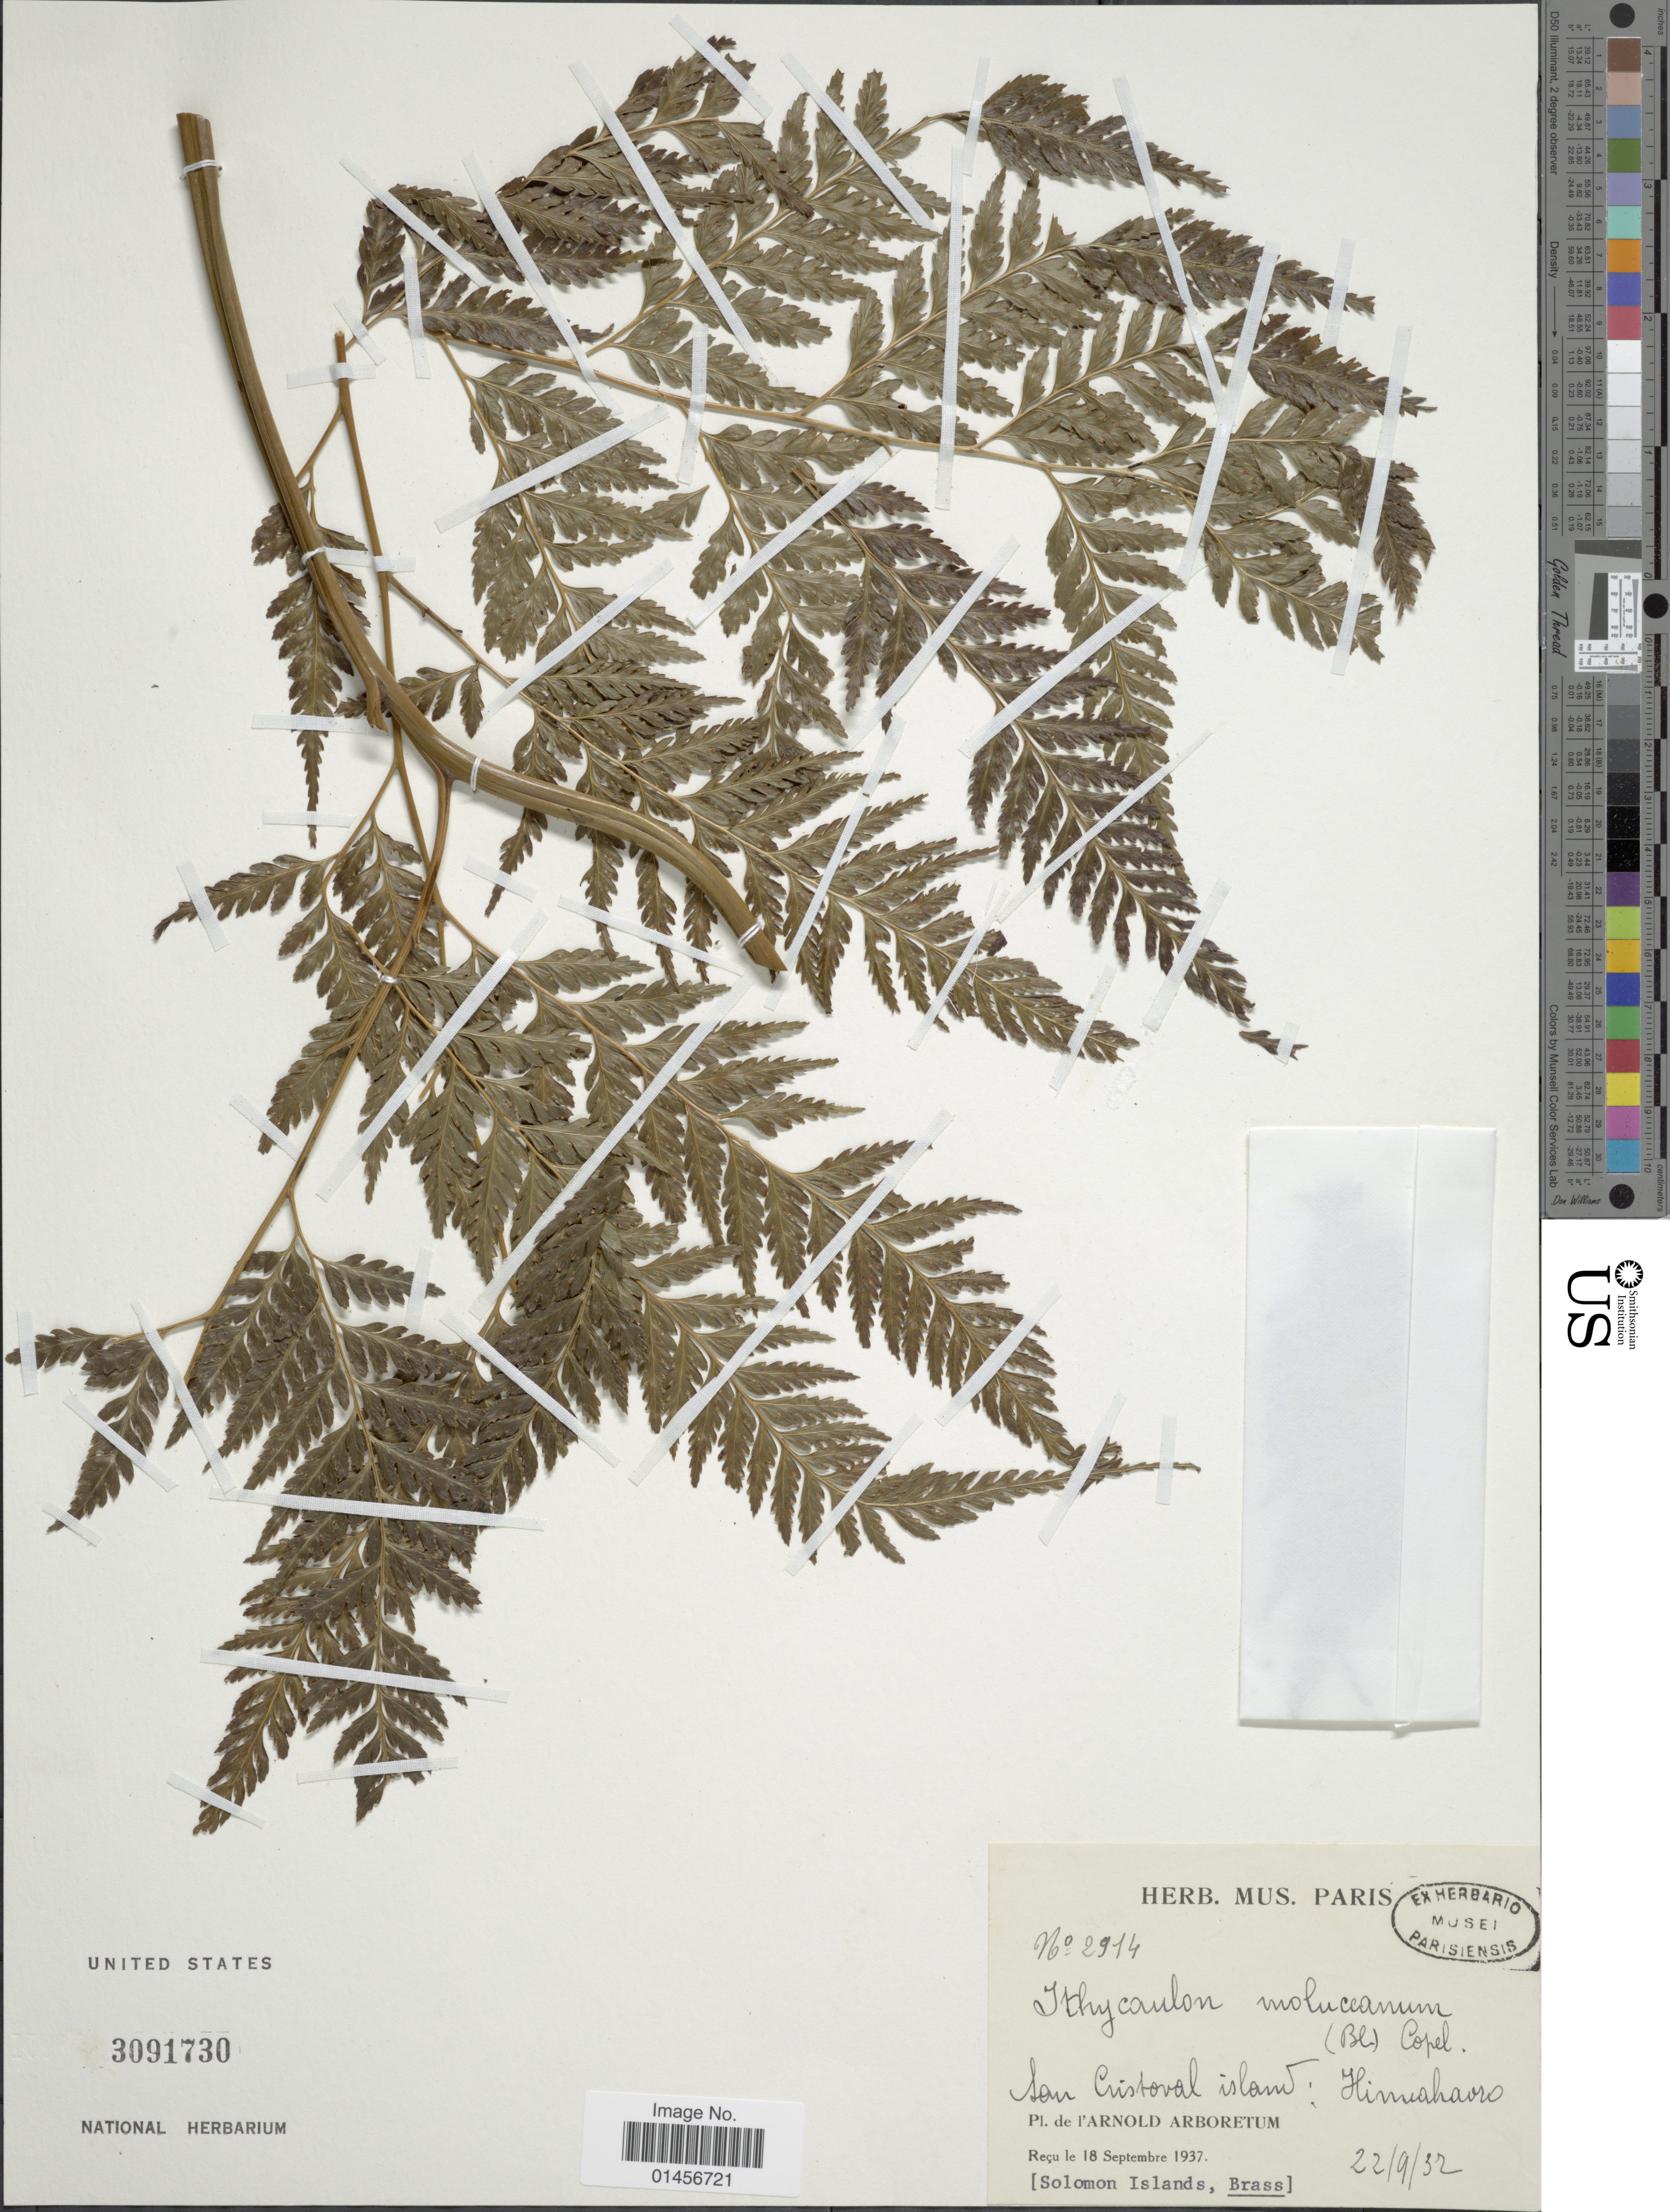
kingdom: Plantae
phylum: Tracheophyta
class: Polypodiopsida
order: Polypodiales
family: Saccolomataceae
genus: Saccoloma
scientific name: Saccoloma molucannum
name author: (Blume) Mett. & Kuhn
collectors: Brass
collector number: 2914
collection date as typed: Transcribed d/m/y: 22/9/32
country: Solomon Islands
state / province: Solomon Islands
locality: San Cristonal Island: Hinuahavro. [interpreted]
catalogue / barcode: US 3091730